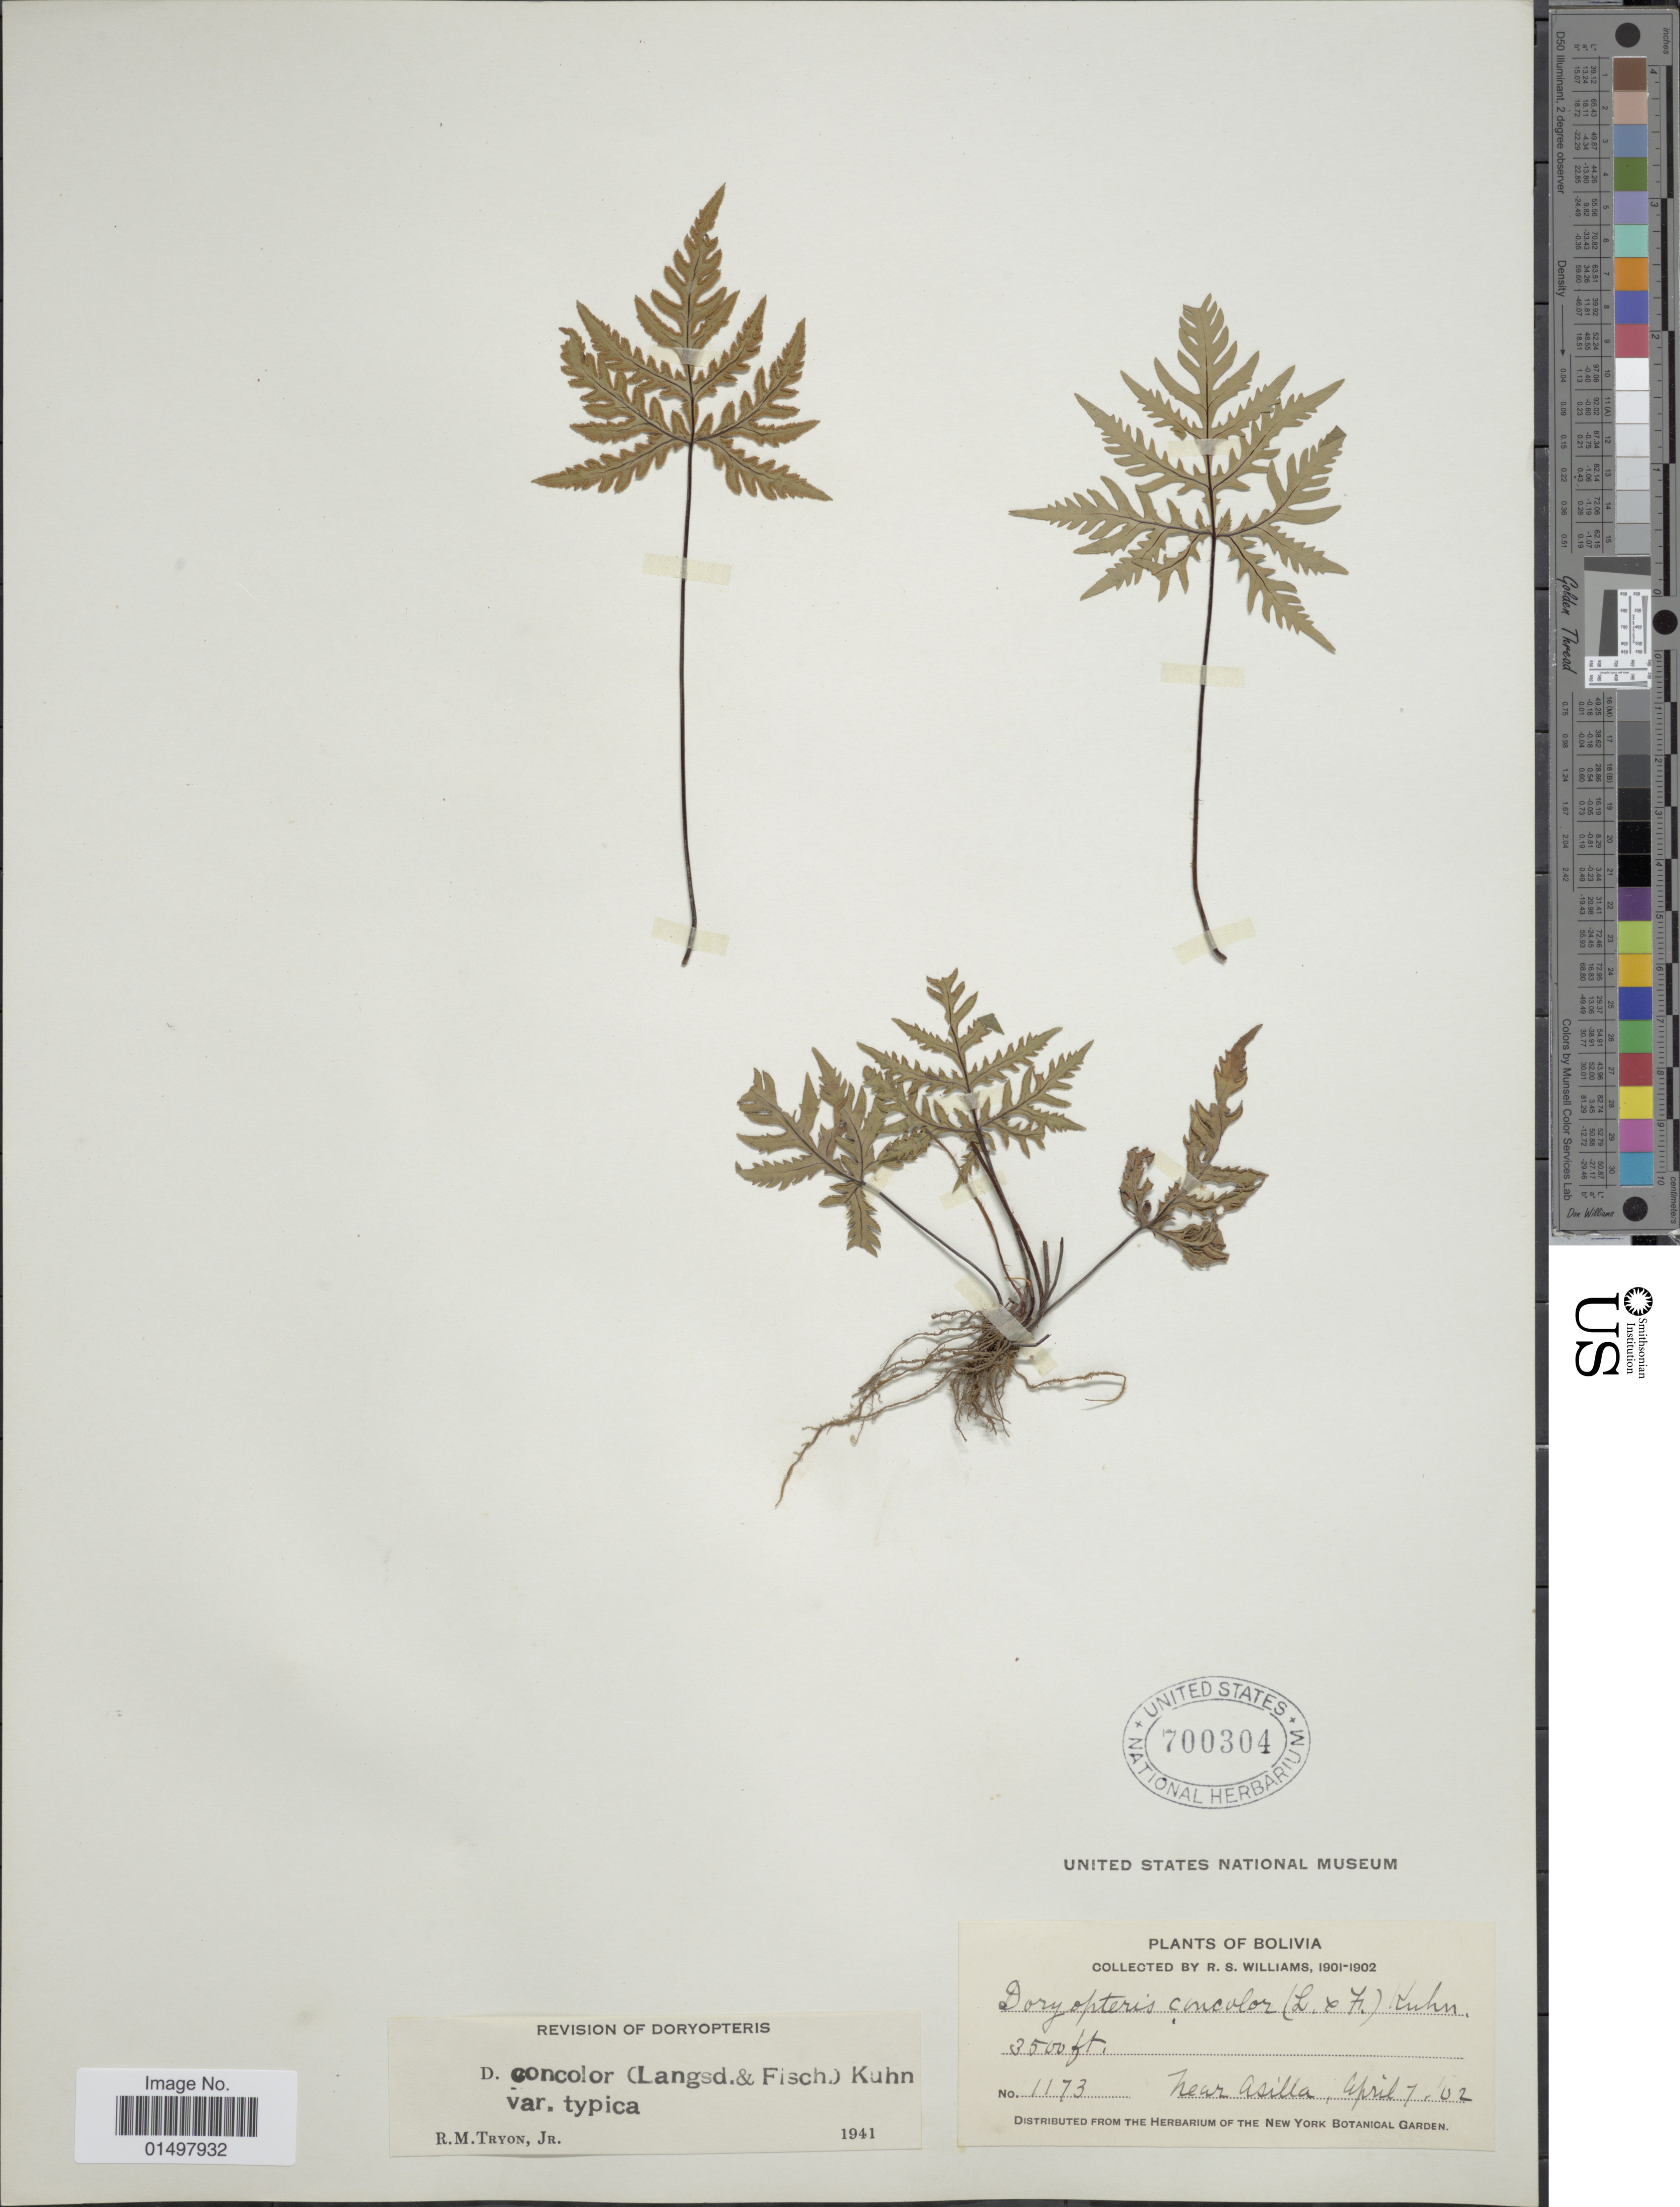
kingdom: Plantae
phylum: Tracheophyta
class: Polypodiopsida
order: Polypodiales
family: Pteridaceae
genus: Doryopteris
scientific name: Doryopteris concolor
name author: (Langsd. & Fisch.) Kuhn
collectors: R. S. Williams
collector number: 1173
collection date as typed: Apr. 7, '02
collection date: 1902-04-07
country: Bolivia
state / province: La Paz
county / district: Franz Tamayo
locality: Near Asilla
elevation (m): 1067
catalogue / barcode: US 700304